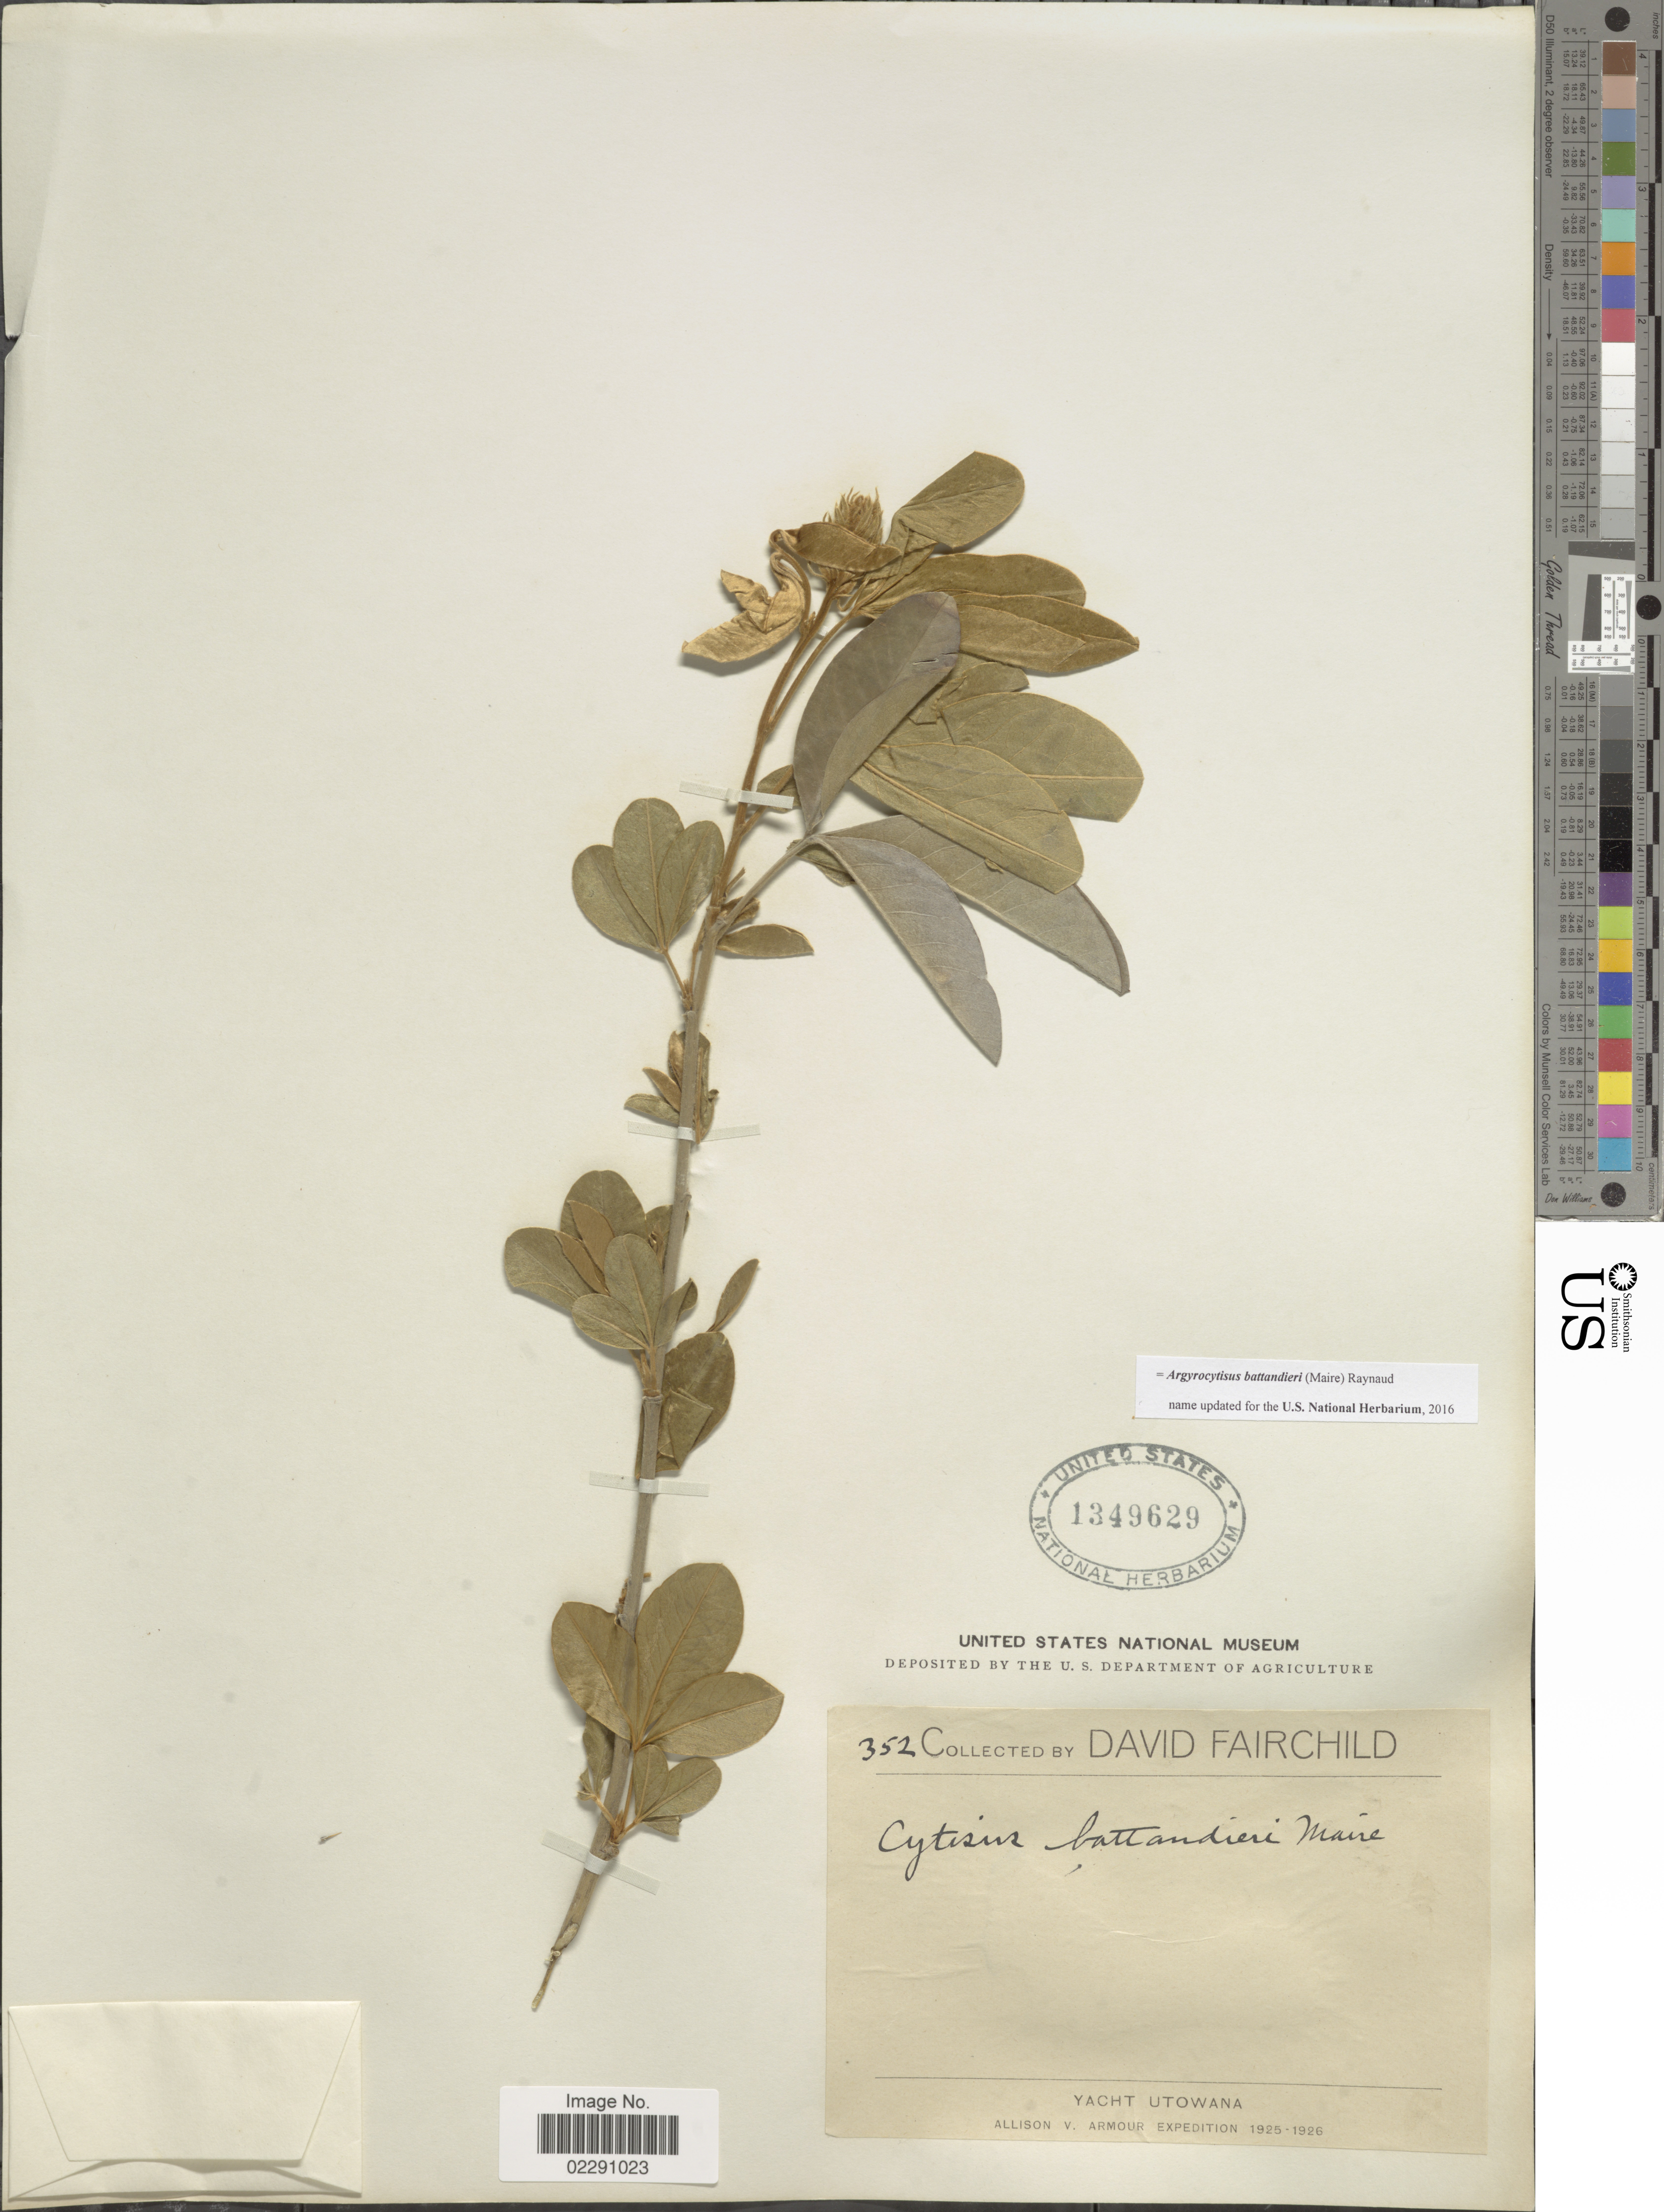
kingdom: Plantae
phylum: Tracheophyta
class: Magnoliopsida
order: Fabales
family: Fabaceae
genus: Argyrocytisus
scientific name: Argyrocytisus battandieri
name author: (Maire) Raynaud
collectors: D. Fairchild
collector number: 352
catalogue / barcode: US 1349629